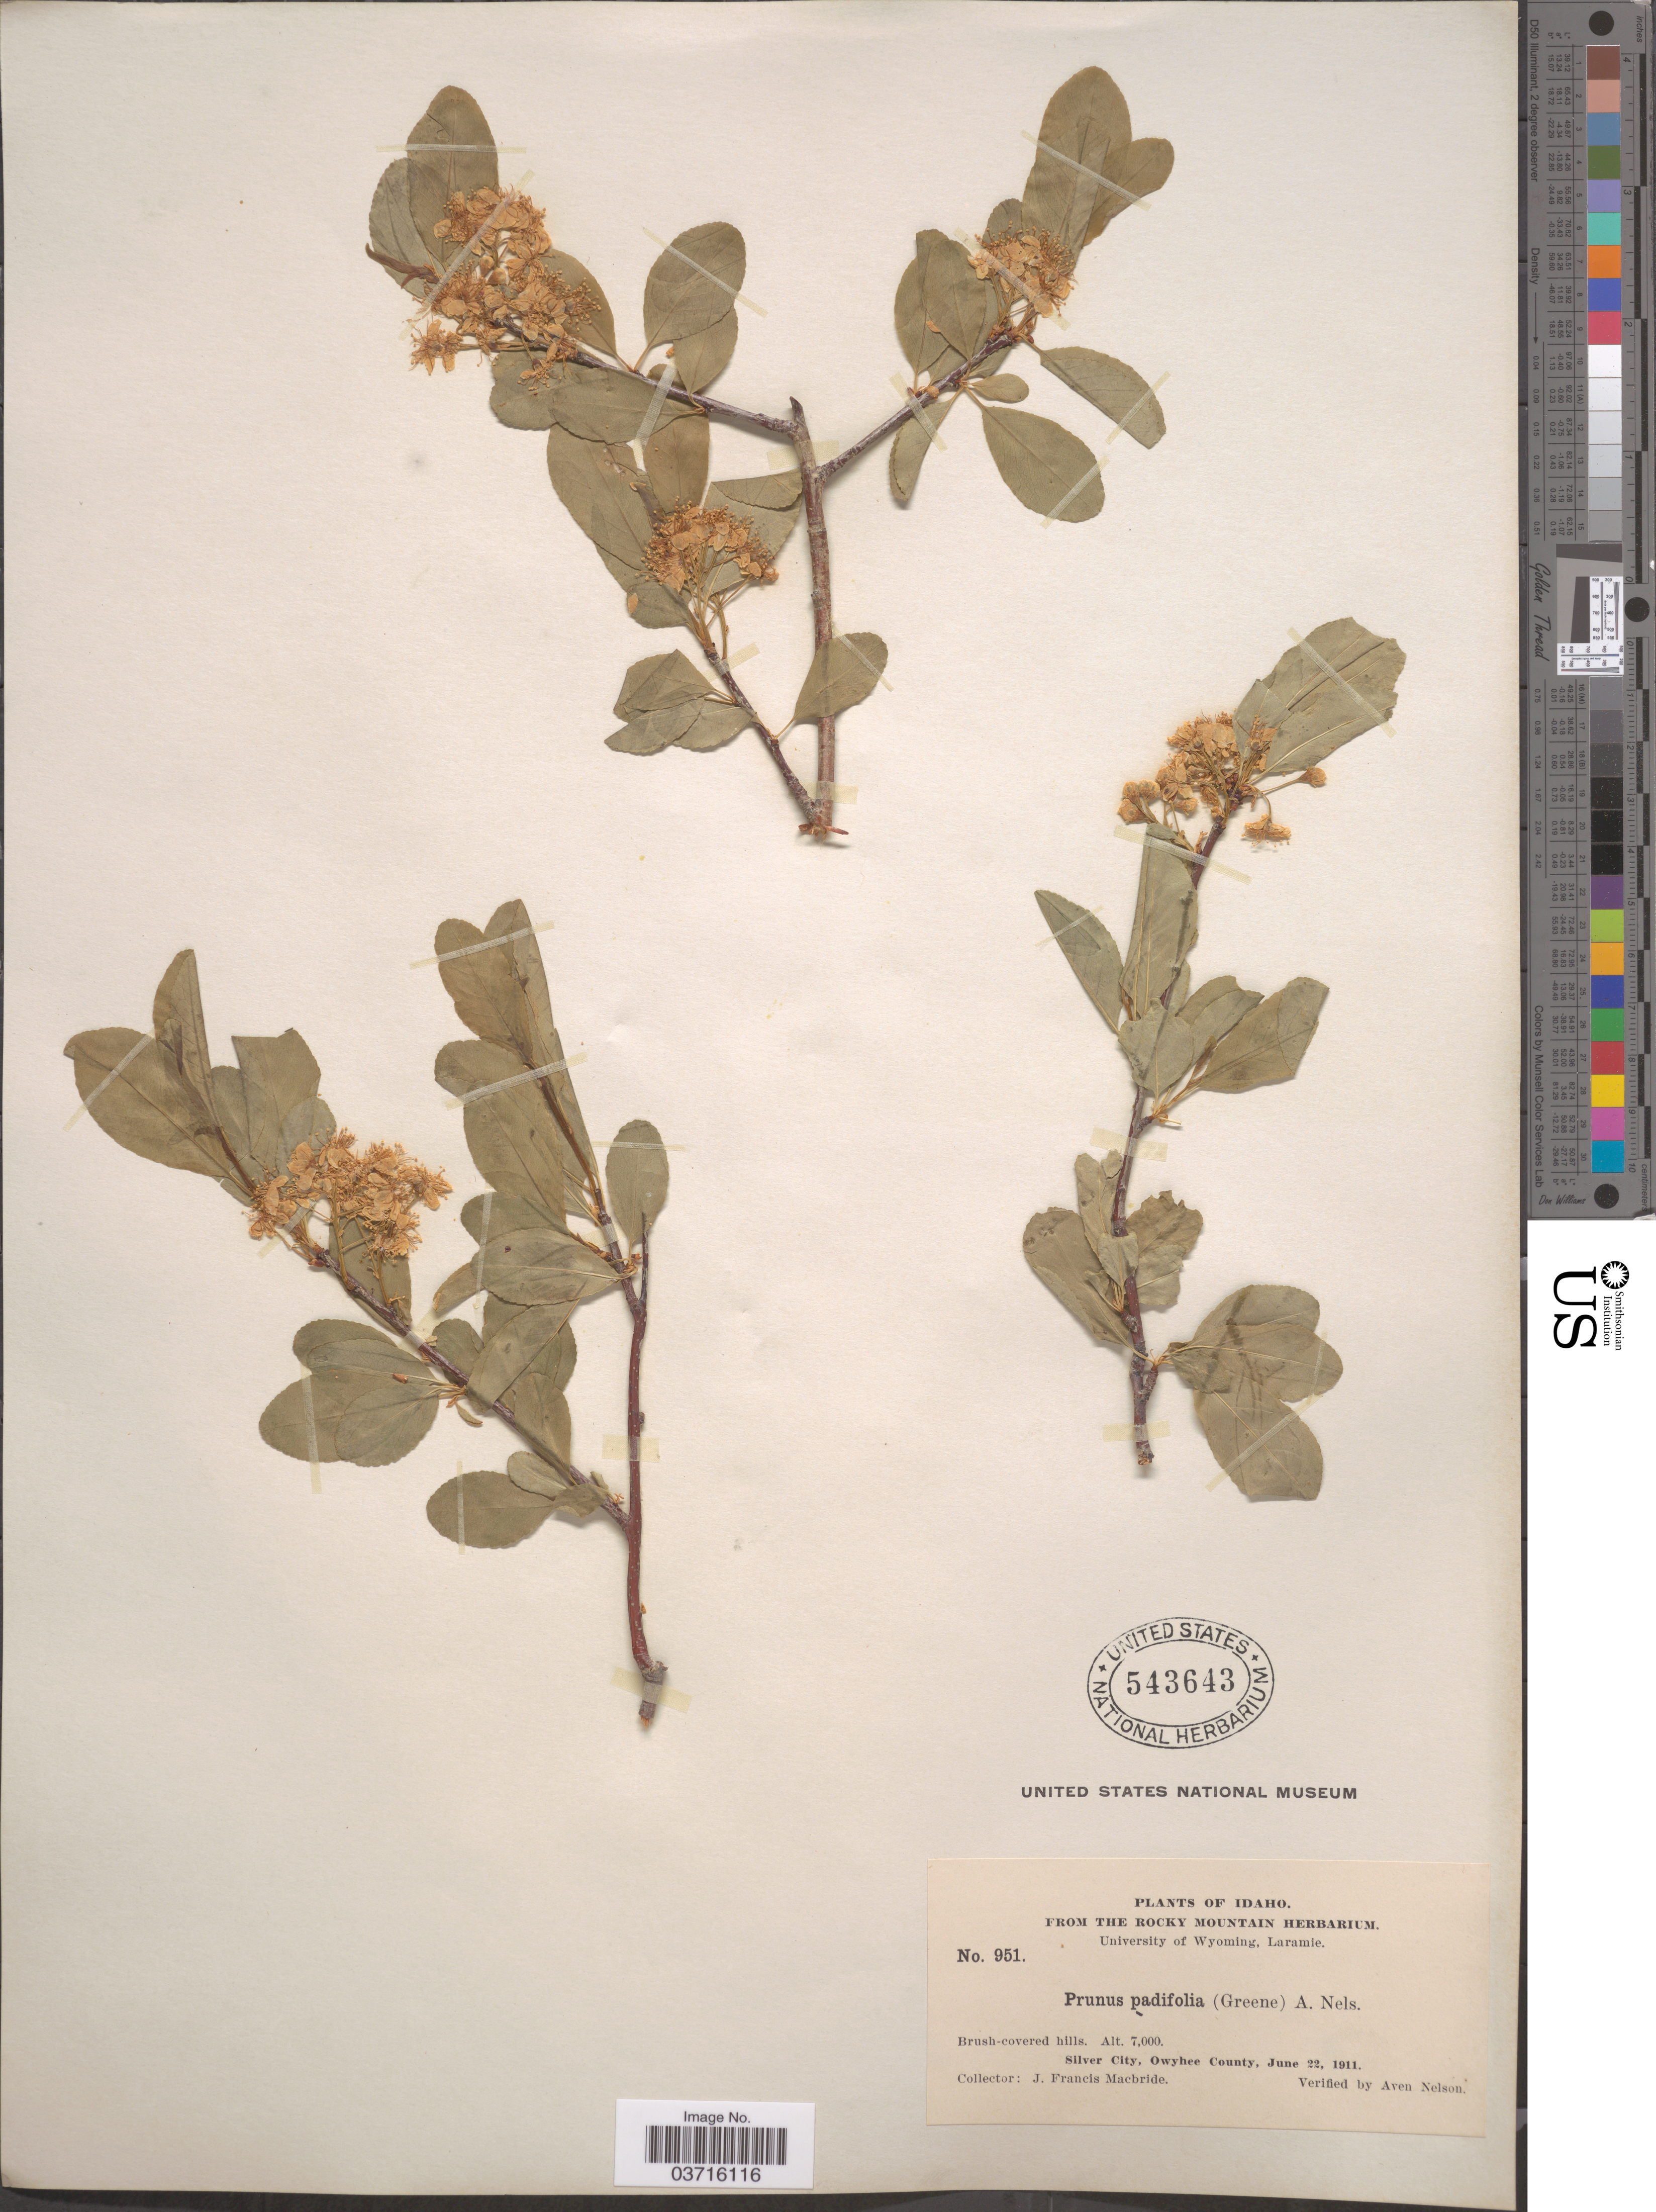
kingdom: Plantae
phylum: Tracheophyta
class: Magnoliopsida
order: Rosales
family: Rosaceae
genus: Prunus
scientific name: Prunus padifolia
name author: A. Nelson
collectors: J. F. Macbride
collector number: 951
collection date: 1911-06-22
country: United States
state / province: Idaho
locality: Silver City, Owyhee County.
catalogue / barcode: US 543643